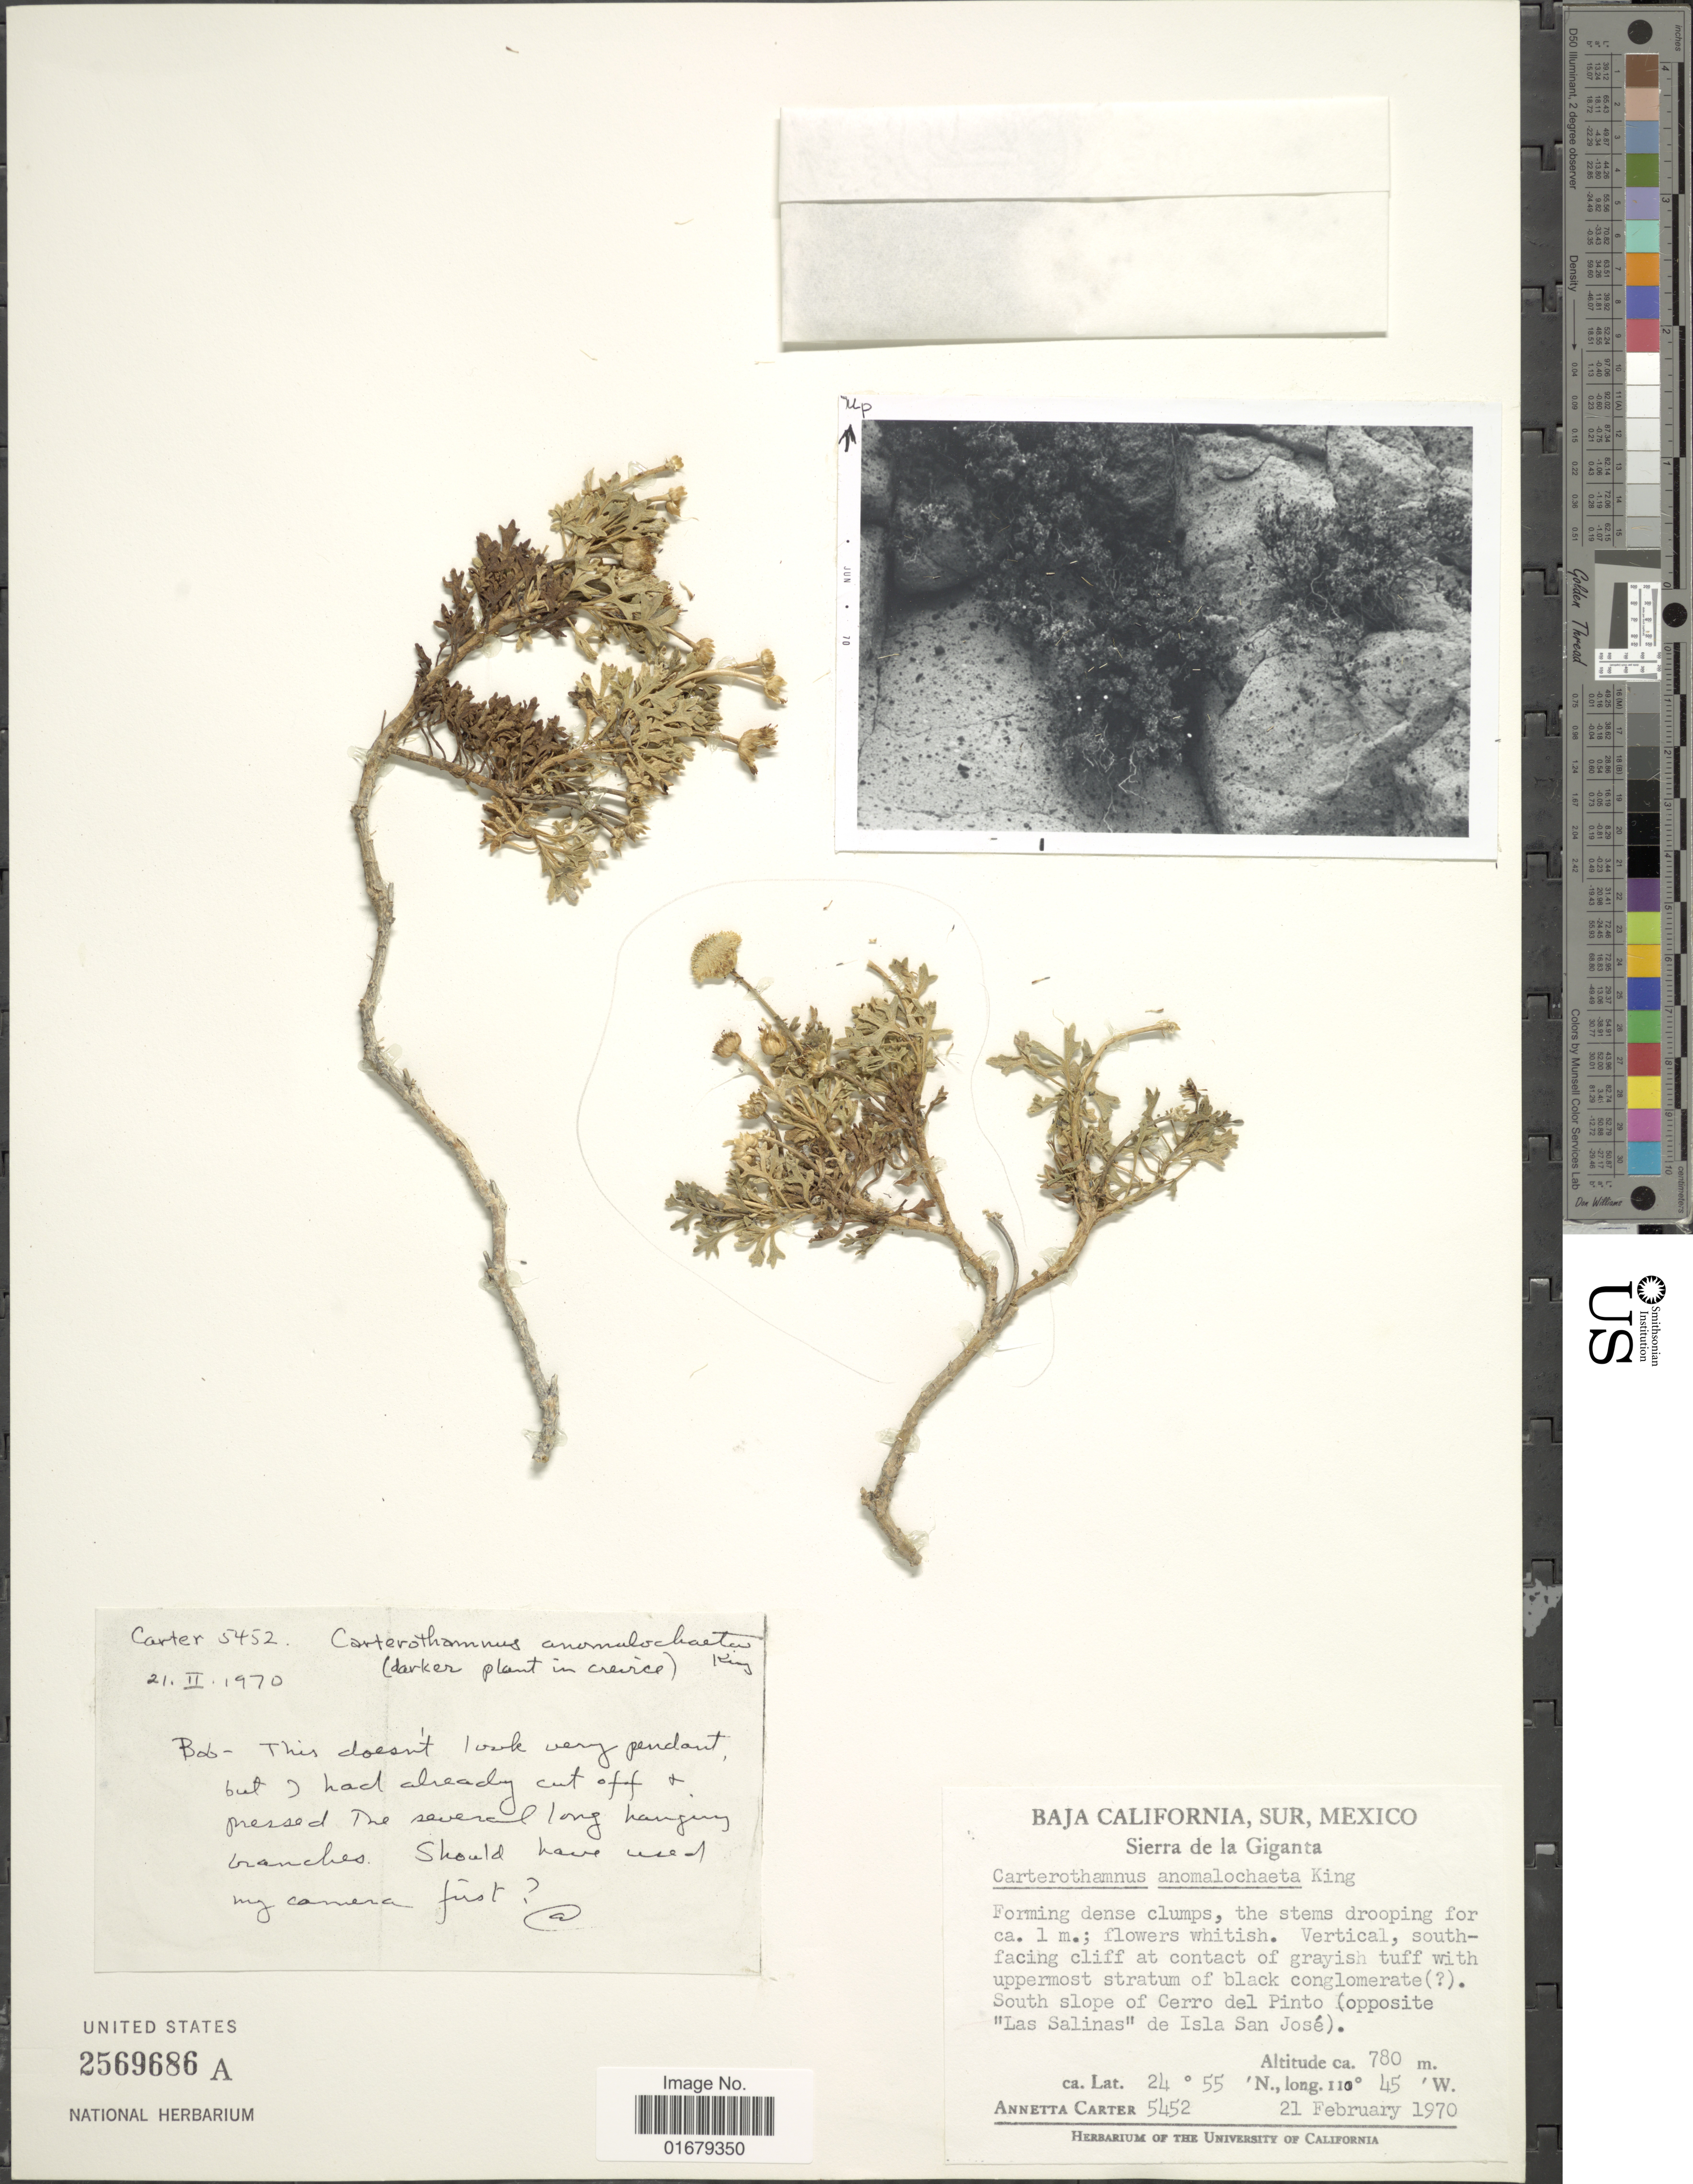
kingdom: Plantae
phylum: Tracheophyta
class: Magnoliopsida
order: Asterales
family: Asteraceae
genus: Carterothamnus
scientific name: Carterothamnus anomalochaeta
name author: R.M. King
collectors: A. Carter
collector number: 5452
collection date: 1970-02-21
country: Mexico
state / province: Baja California Sur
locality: Sierra de la Giganta, Vertical, south - facing cliffat contact of grayish tuff with uppermost Stratum of black conglomerate ( [unsure placement] ) South slope of Cerro del Pinto ( opposite "Las Salinas"de Isla San Jose)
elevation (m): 780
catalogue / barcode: US 2569686A